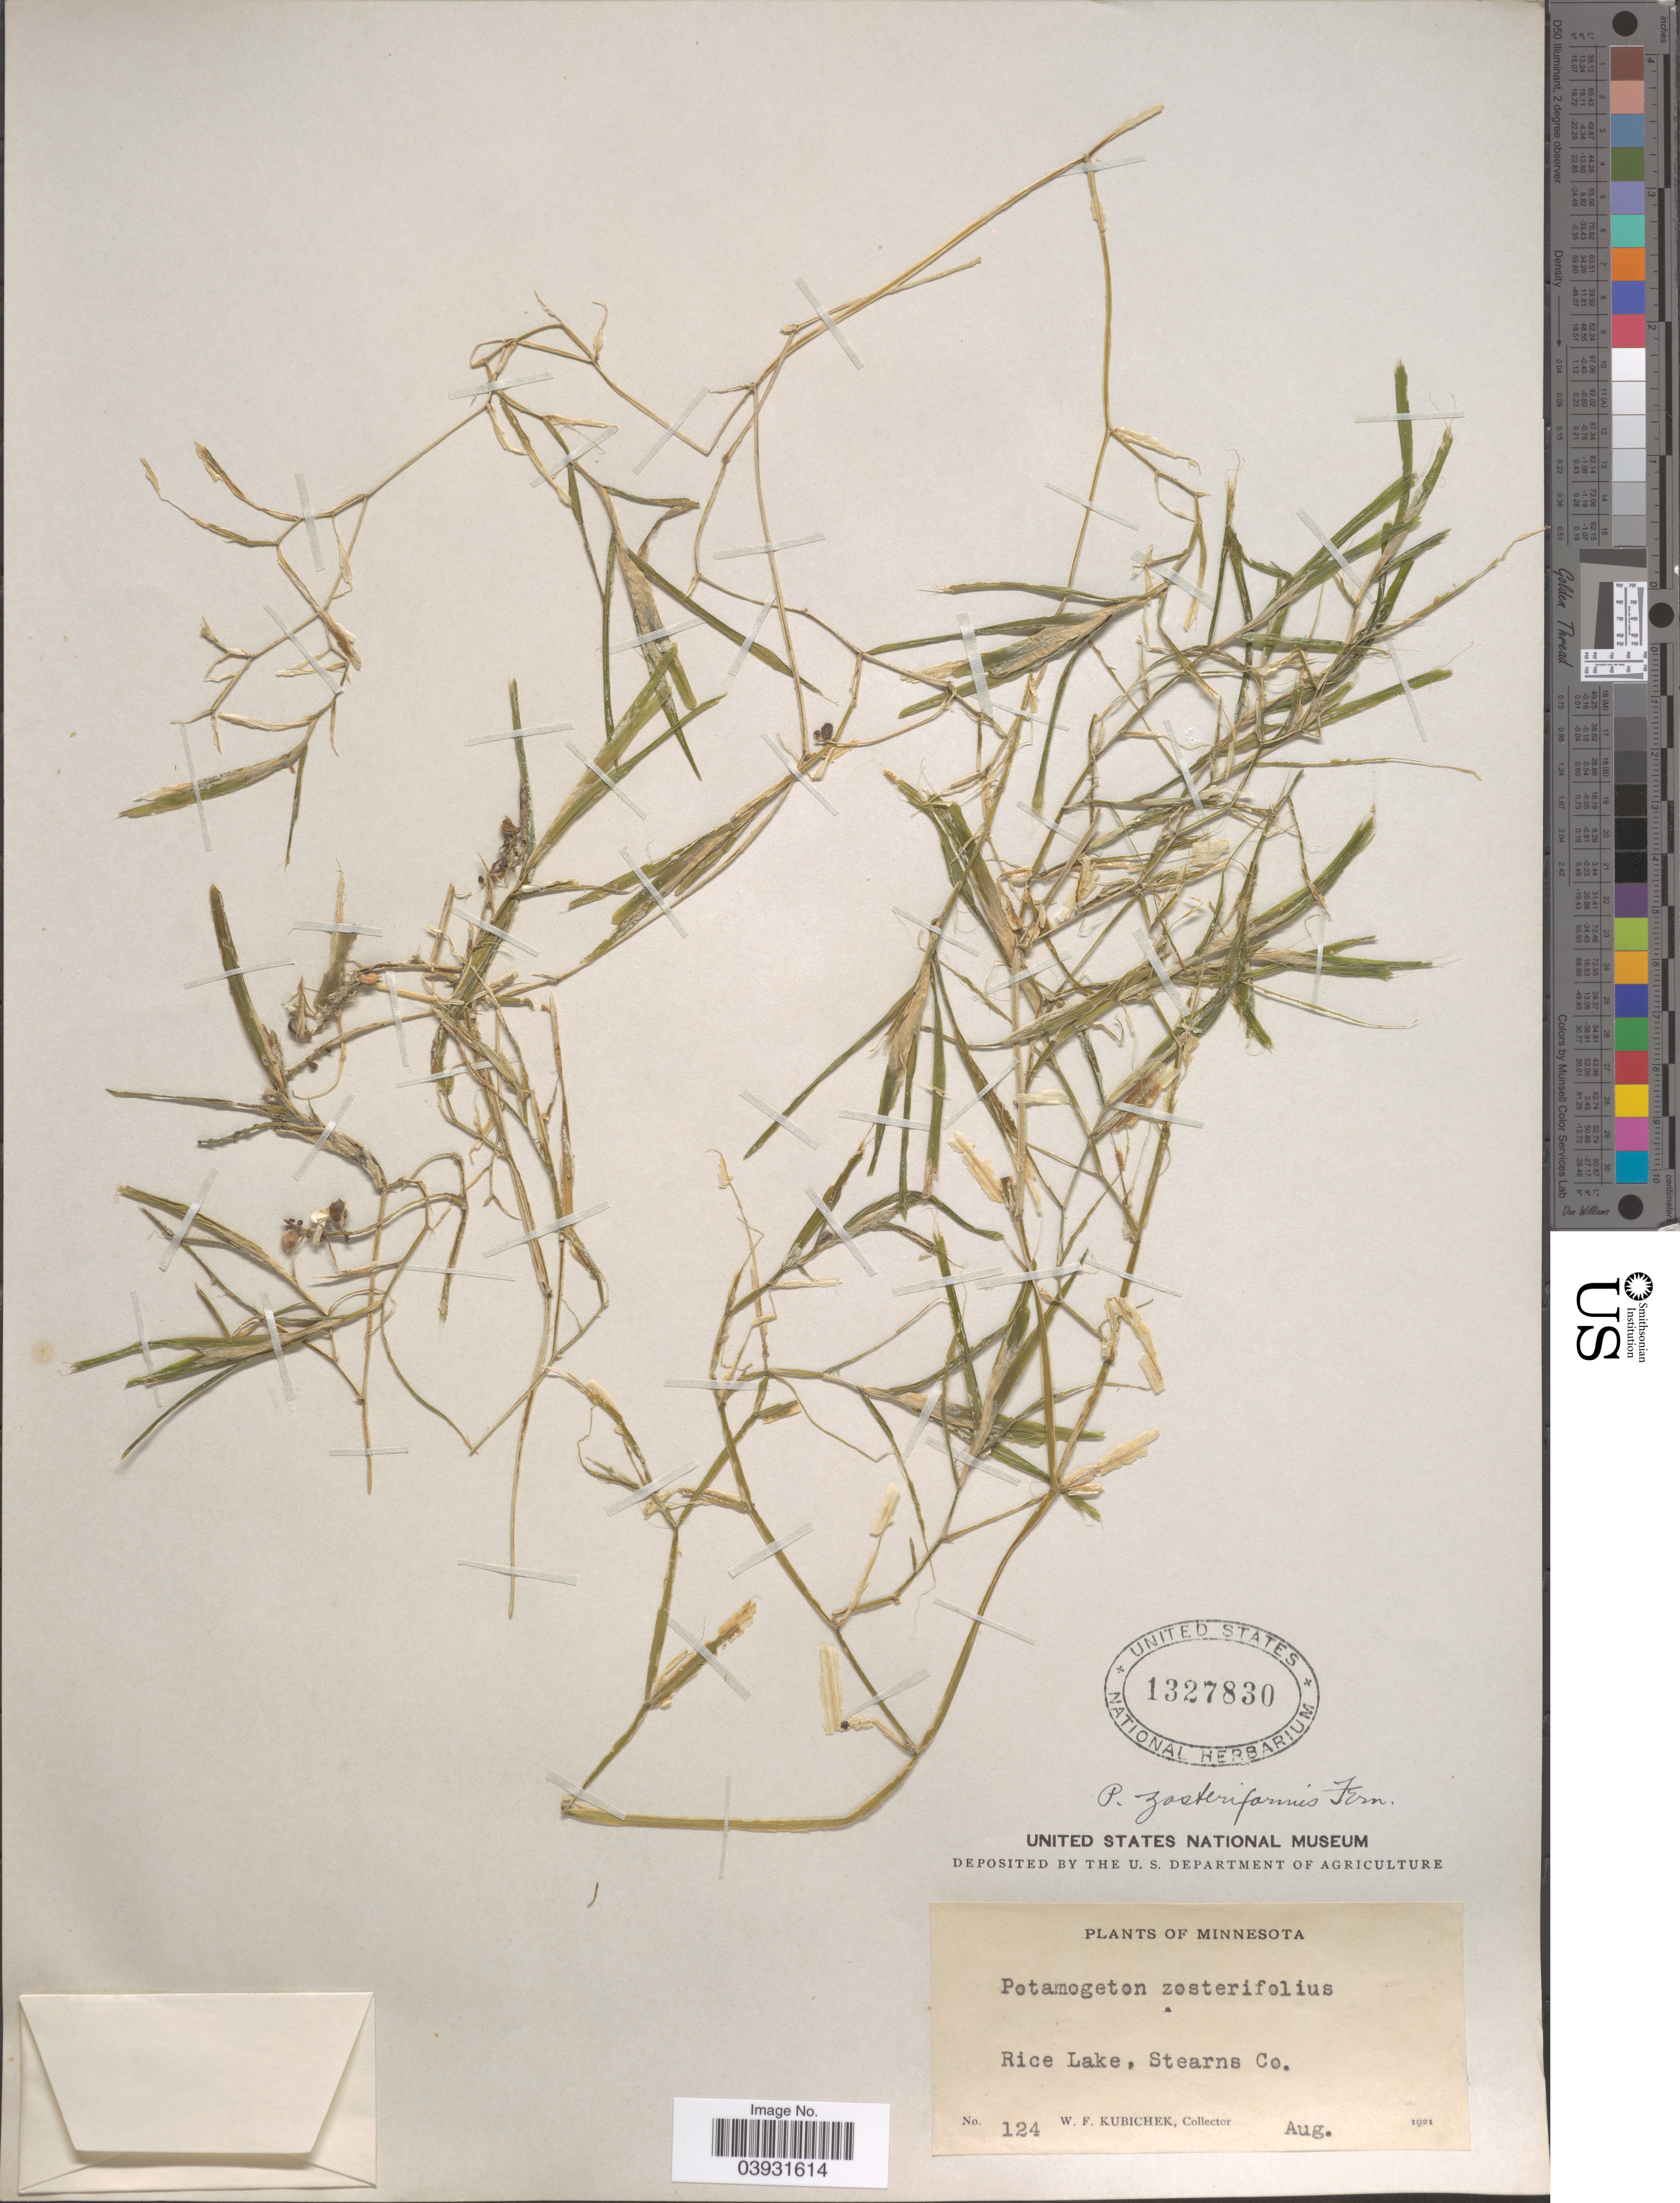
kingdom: Plantae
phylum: Tracheophyta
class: Liliopsida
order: Alismatales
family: Potamogetonaceae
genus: Potamogeton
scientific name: Potamogeton zosterifolius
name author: Schumach.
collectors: W. Kubichek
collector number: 124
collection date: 1921-08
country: United States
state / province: Minnesota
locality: Rice Lake, Stearns Co.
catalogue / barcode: US 1327830